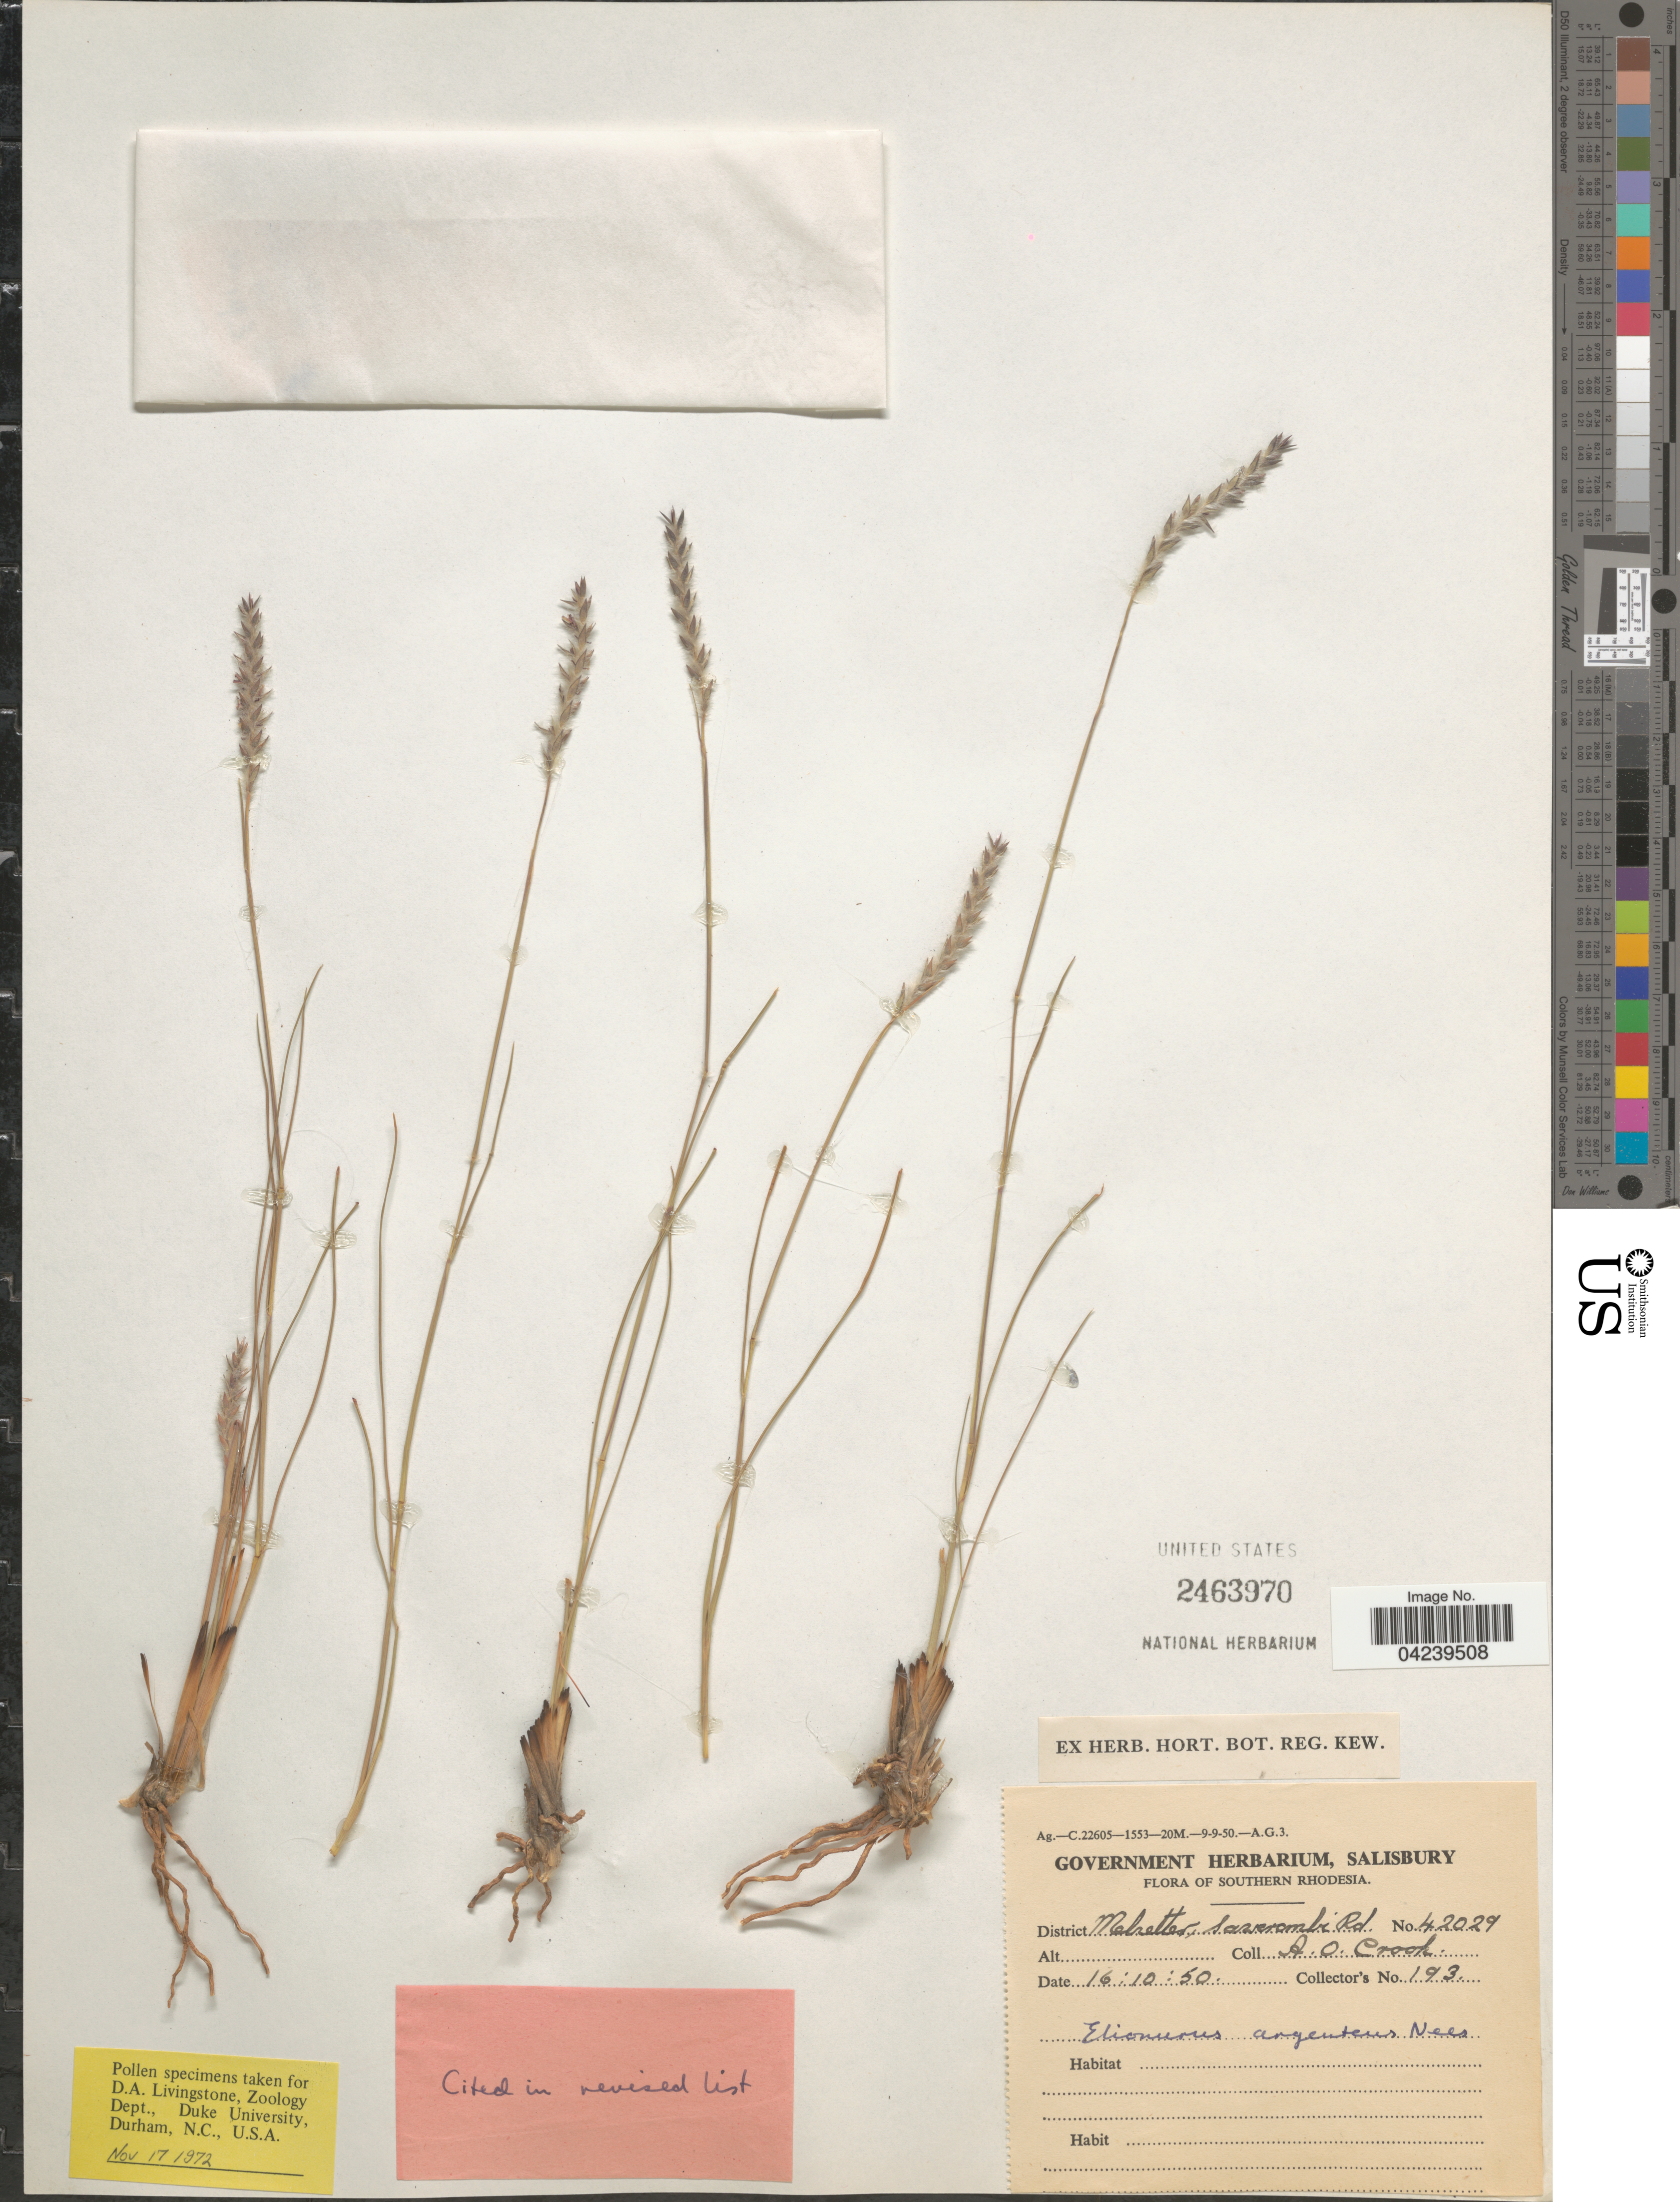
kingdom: Plantae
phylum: Tracheophyta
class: Liliopsida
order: Poales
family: Poaceae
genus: Elionurus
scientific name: Elionurus muticus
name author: (Spreng.) Kuntze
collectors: A. Crook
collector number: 193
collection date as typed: Transcribed d/m/y: 16/10/50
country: Zimbabwe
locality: Southern Rhodesia. District Melsetter, Sawerombi Rd.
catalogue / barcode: US 2463970